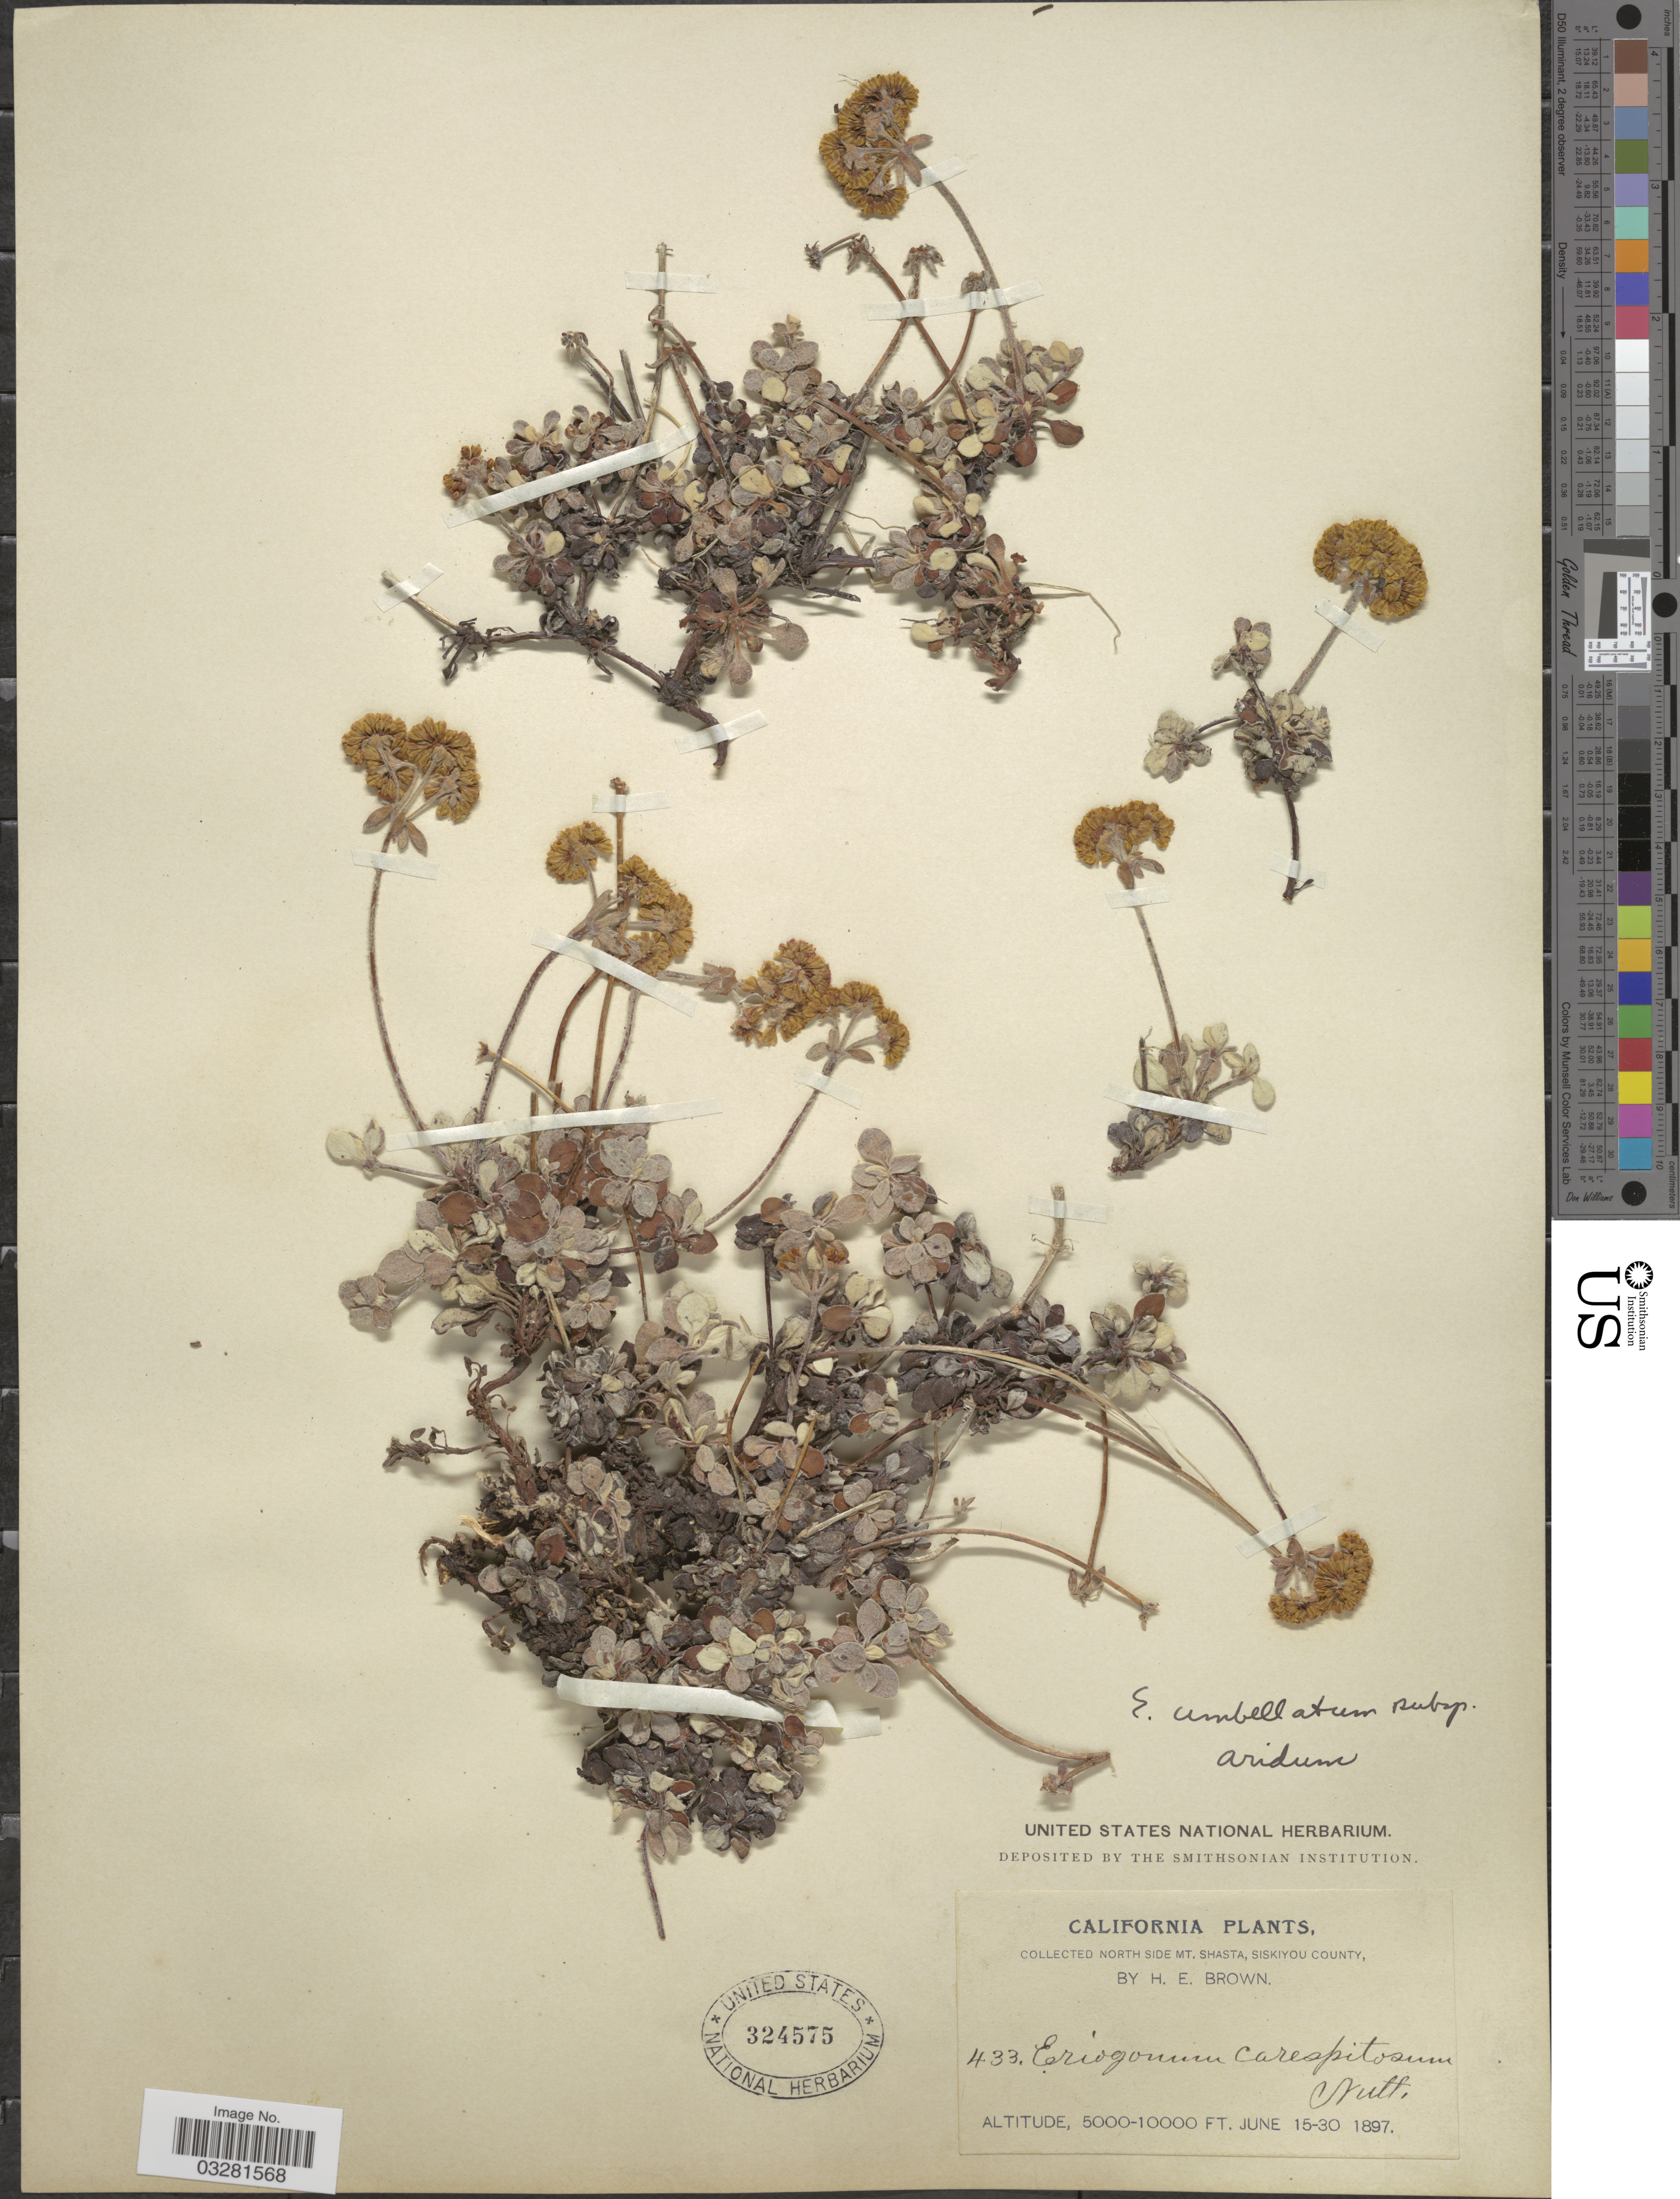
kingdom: Plantae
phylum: Tracheophyta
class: Magnoliopsida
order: Caryophyllales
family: Polygonaceae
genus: Eriogonum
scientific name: Eriogonum umbellatum var. covillei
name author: (Small) Reveal & Munz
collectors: H. E. Brown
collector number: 433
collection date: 1897-06-15/1897-06-30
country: United States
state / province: California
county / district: Siskiyou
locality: North side Mt. Shasta, Siskiyou County.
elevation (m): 1524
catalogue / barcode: US 324575